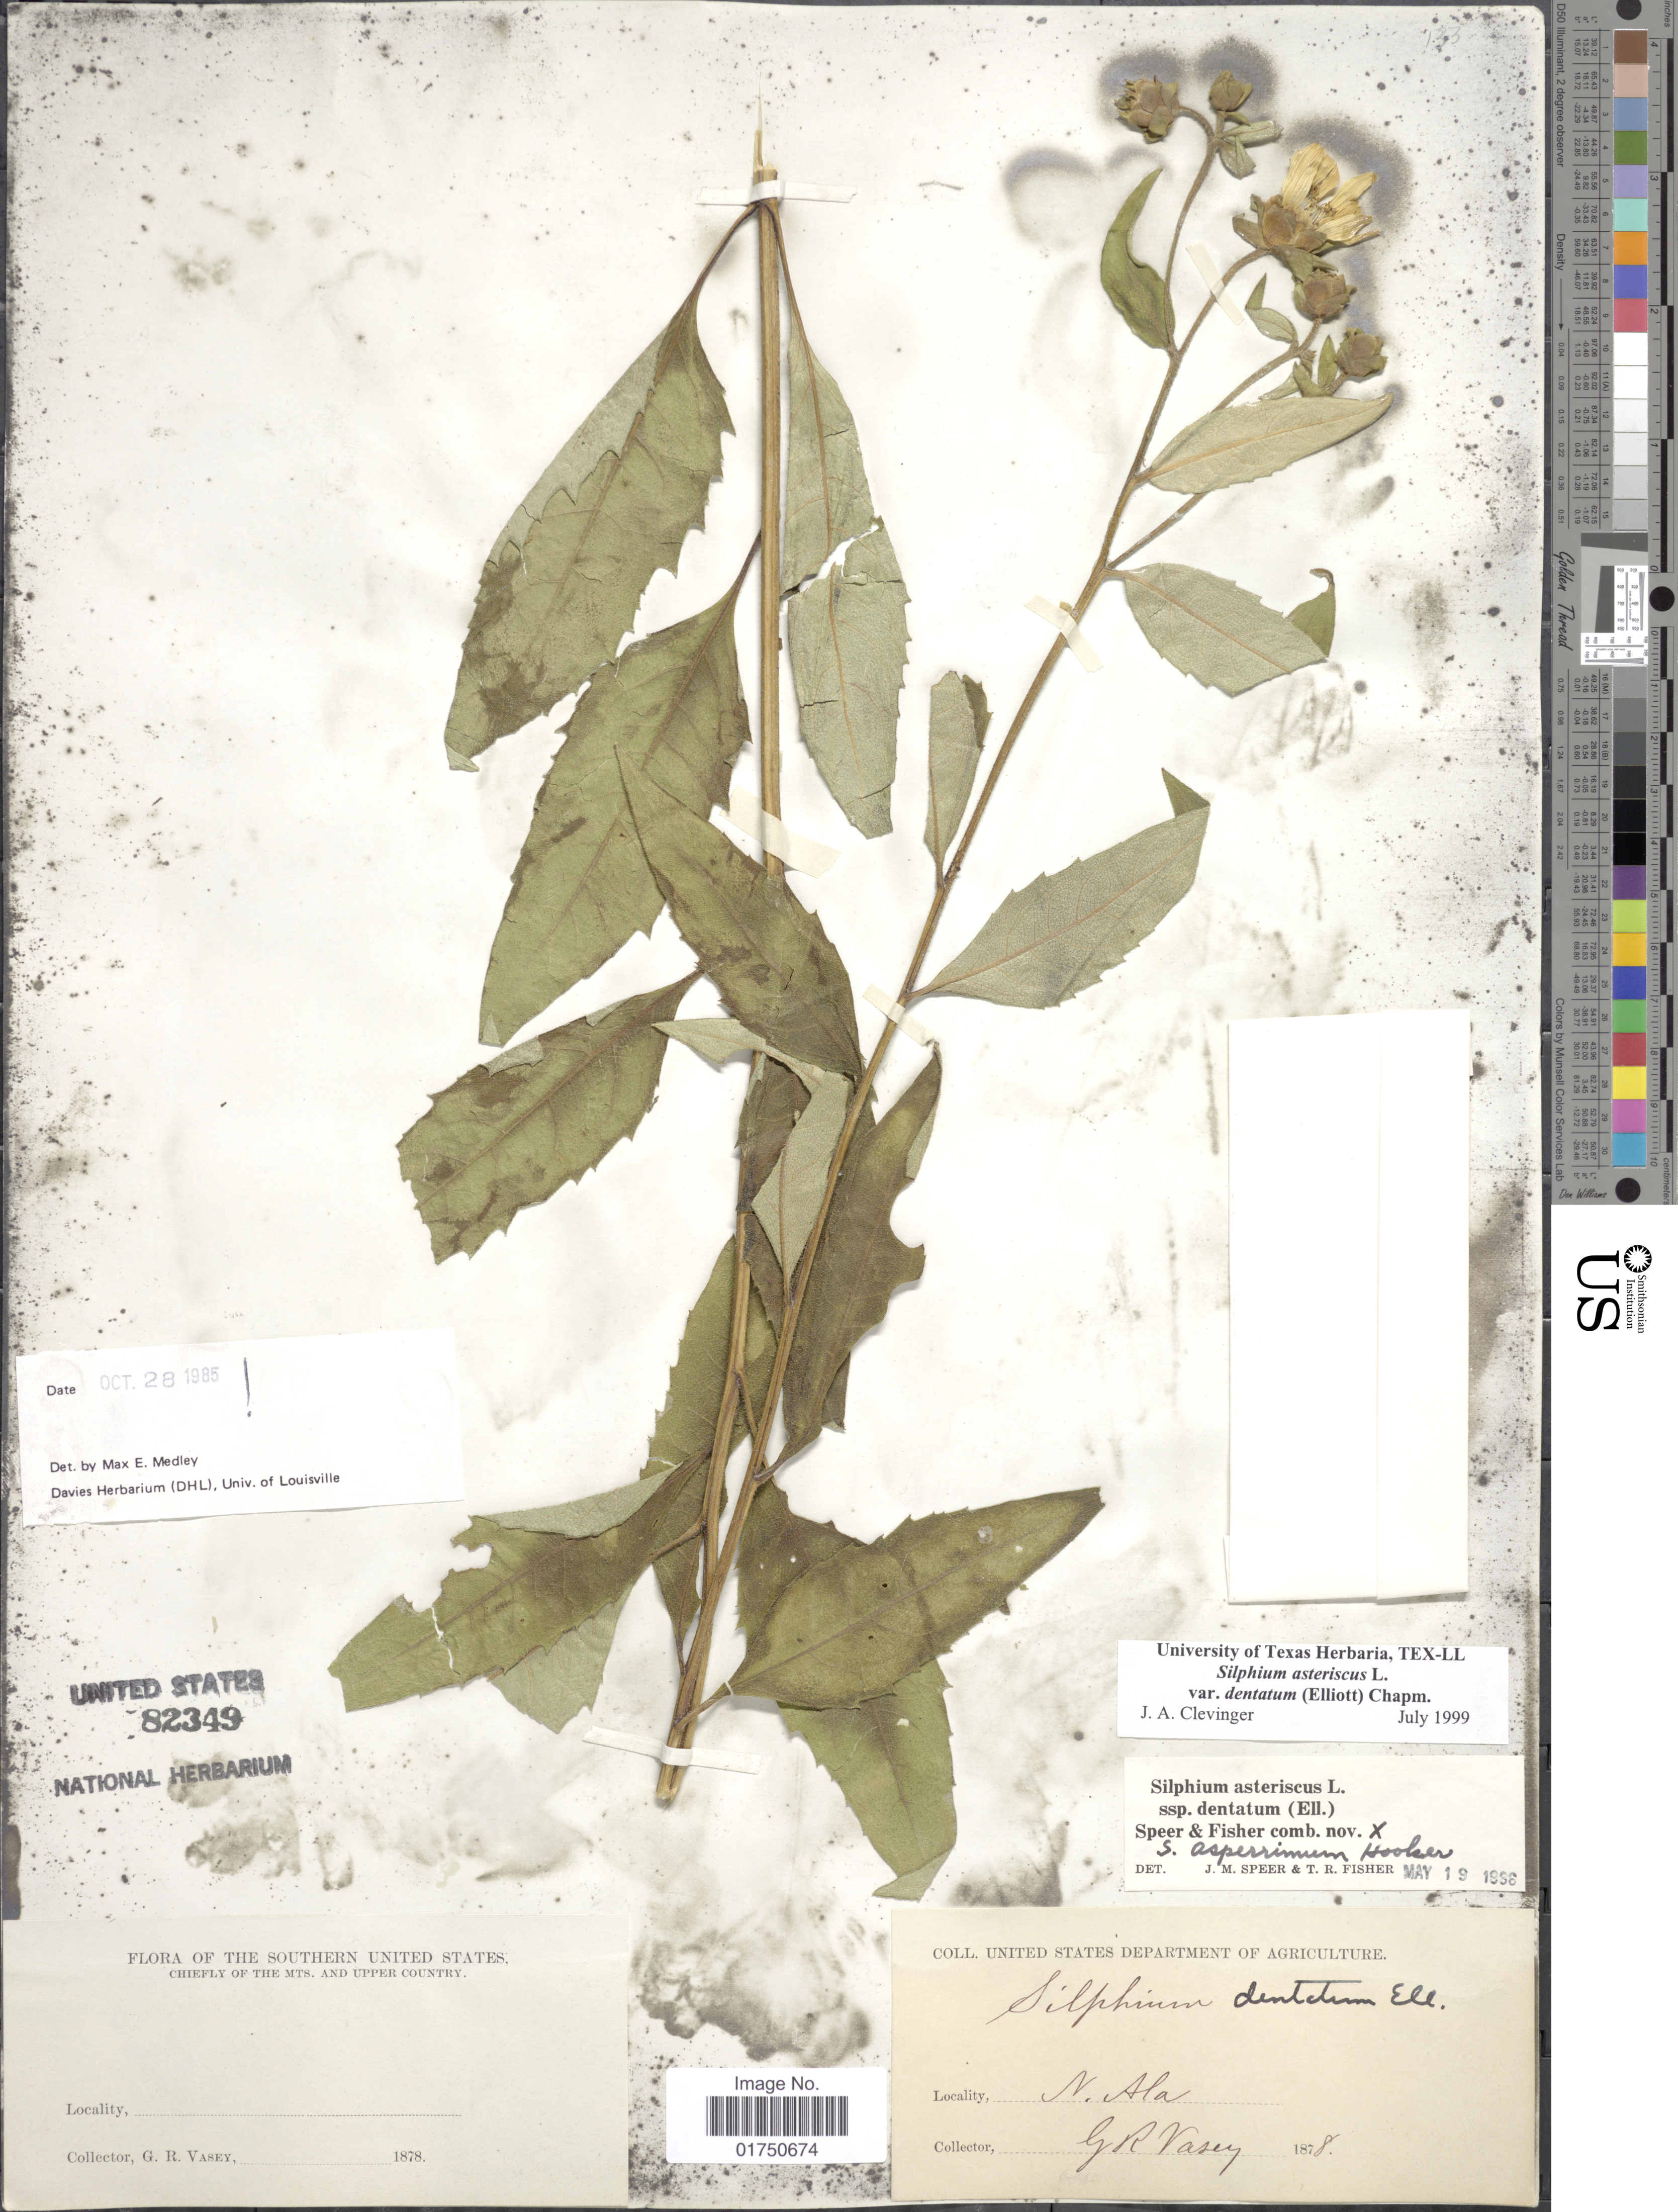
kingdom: Plantae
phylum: Tracheophyta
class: Magnoliopsida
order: Asterales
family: Asteraceae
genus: Silphium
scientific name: Silphium asteriscus var. dentatum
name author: (Elliott) Chapm.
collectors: G. R. Vasey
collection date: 1878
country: United States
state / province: Alabama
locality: Southern United States. Chiefly of the Mts. and Upper Country. N. Ala.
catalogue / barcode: US 82349